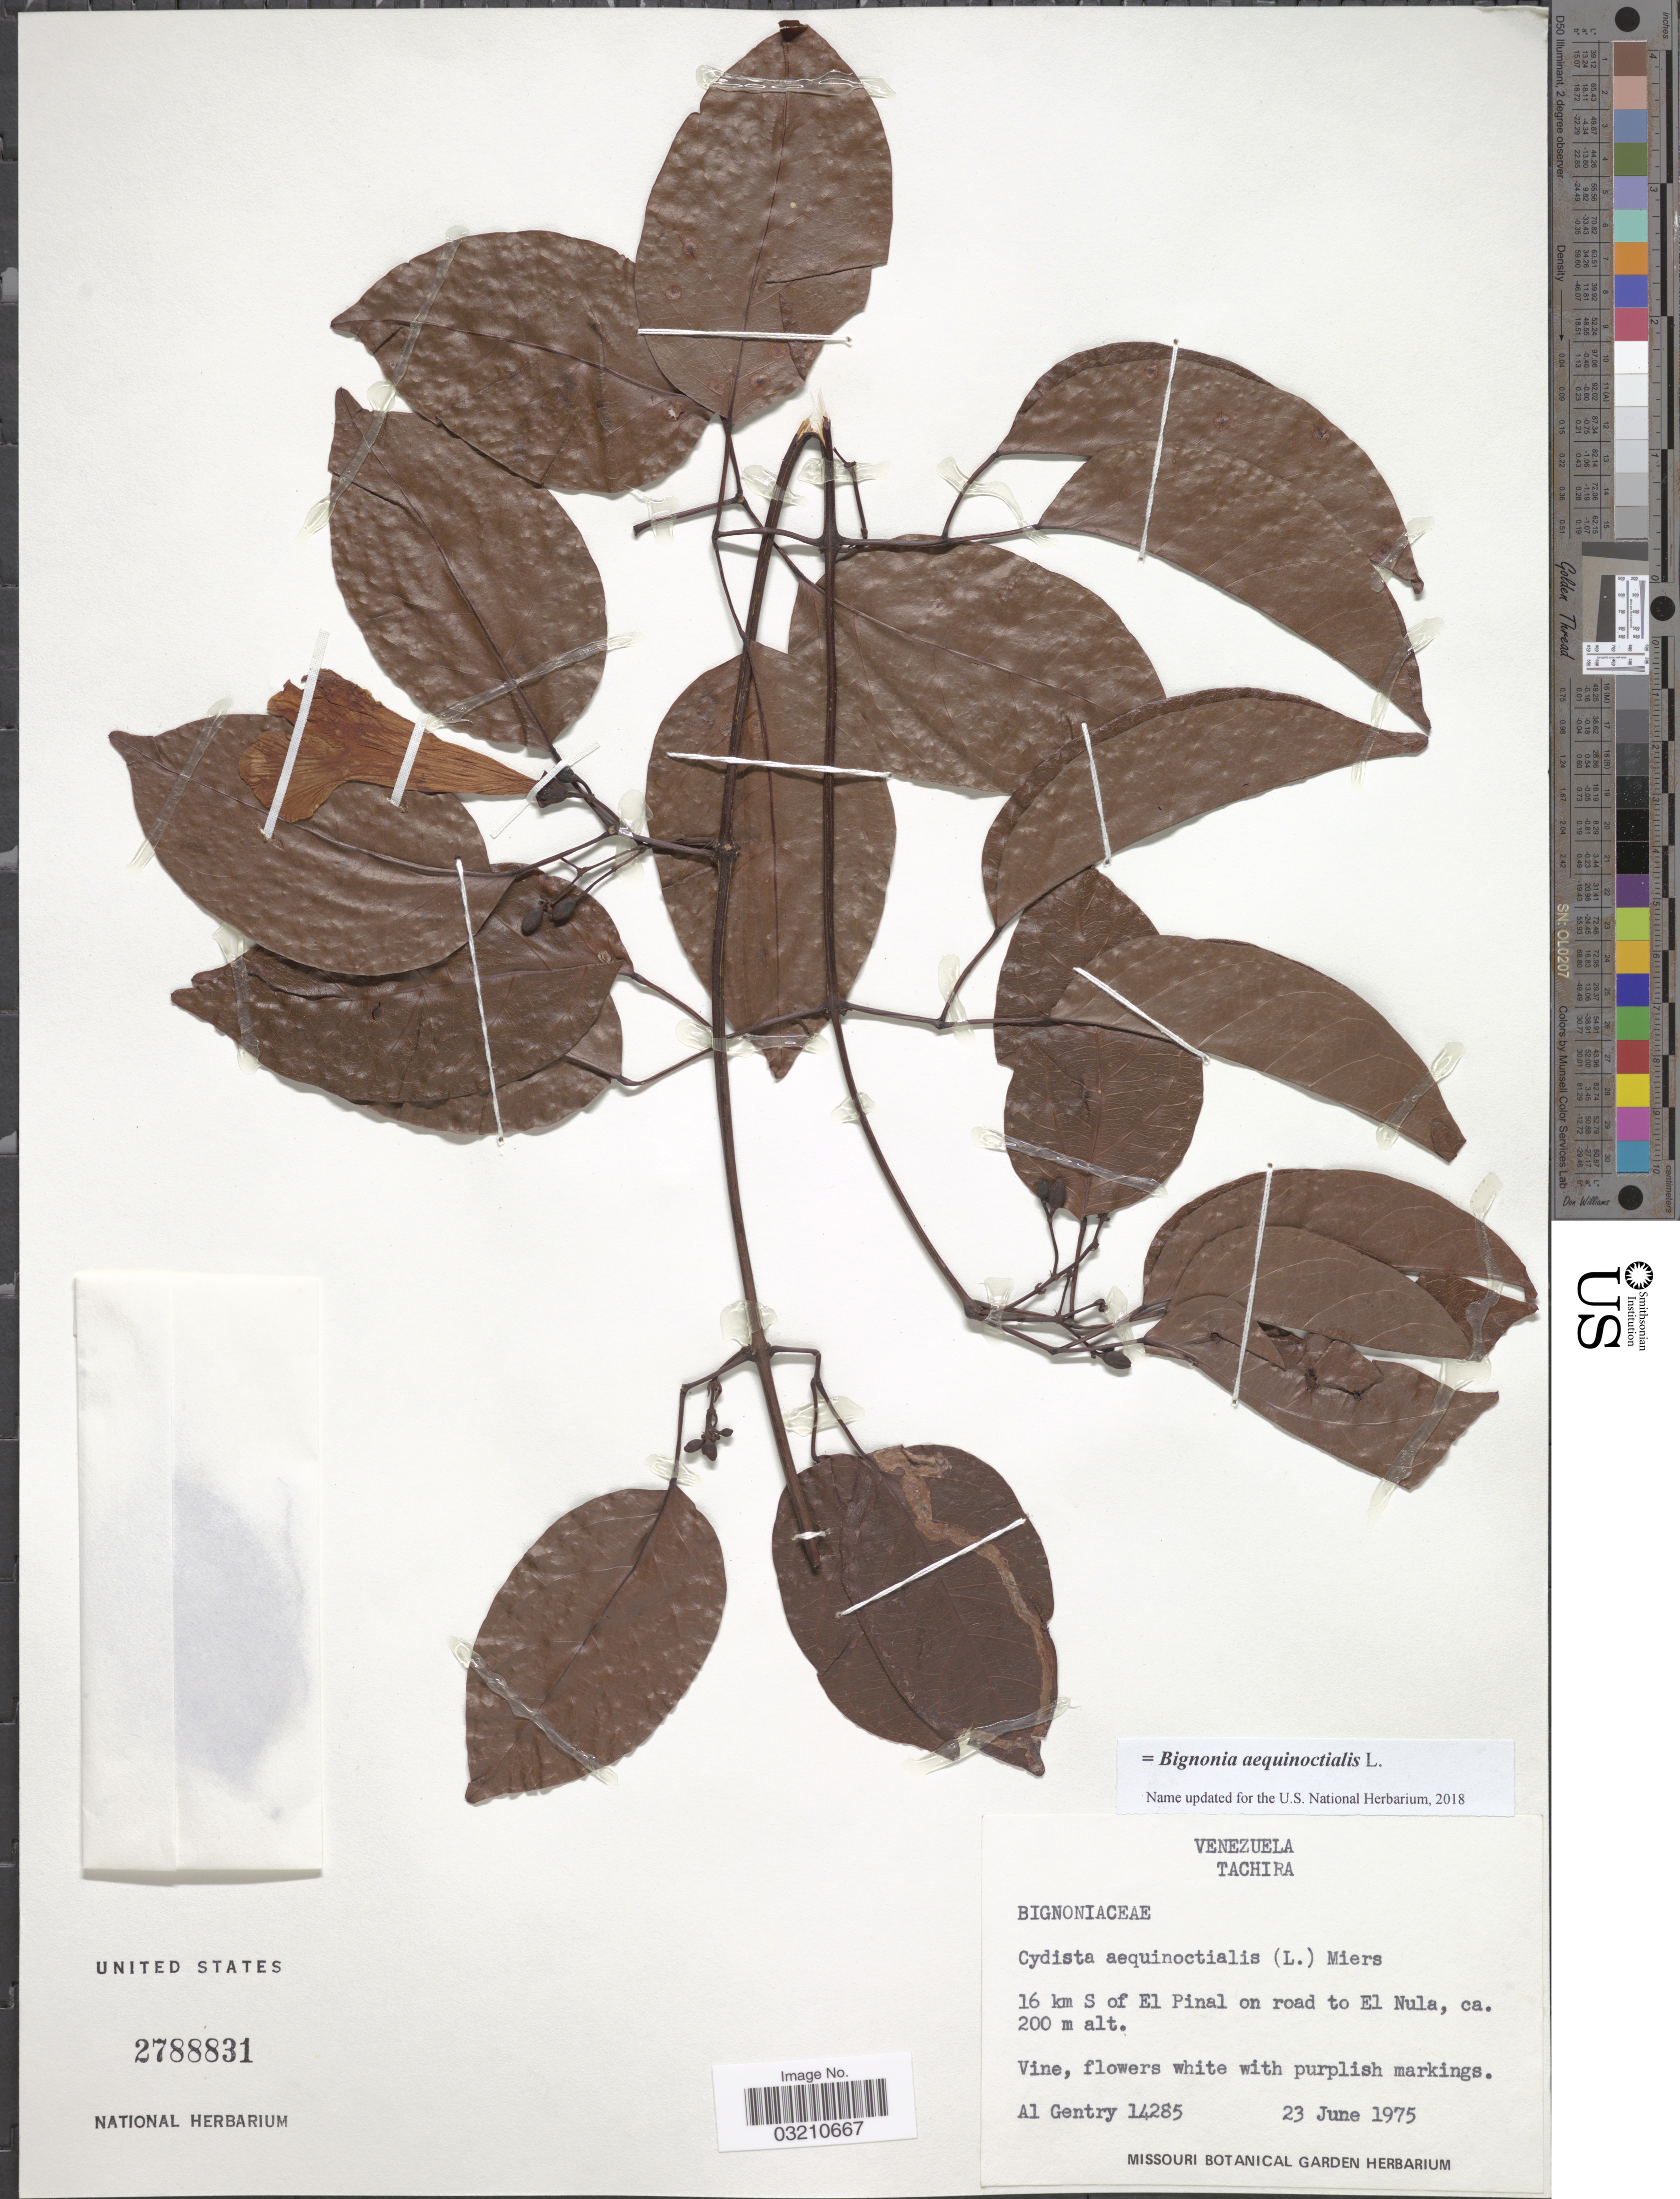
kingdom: Plantae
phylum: Tracheophyta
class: Magnoliopsida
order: Lamiales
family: Bignoniaceae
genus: Bignonia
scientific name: Bignonia aequinoctialis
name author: L.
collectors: A. H. Gentry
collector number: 14285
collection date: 1975-06-23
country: Venezuela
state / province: Tachira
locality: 16 km S of El Pinal on road to El Nula.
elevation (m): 200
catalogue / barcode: US 2788831